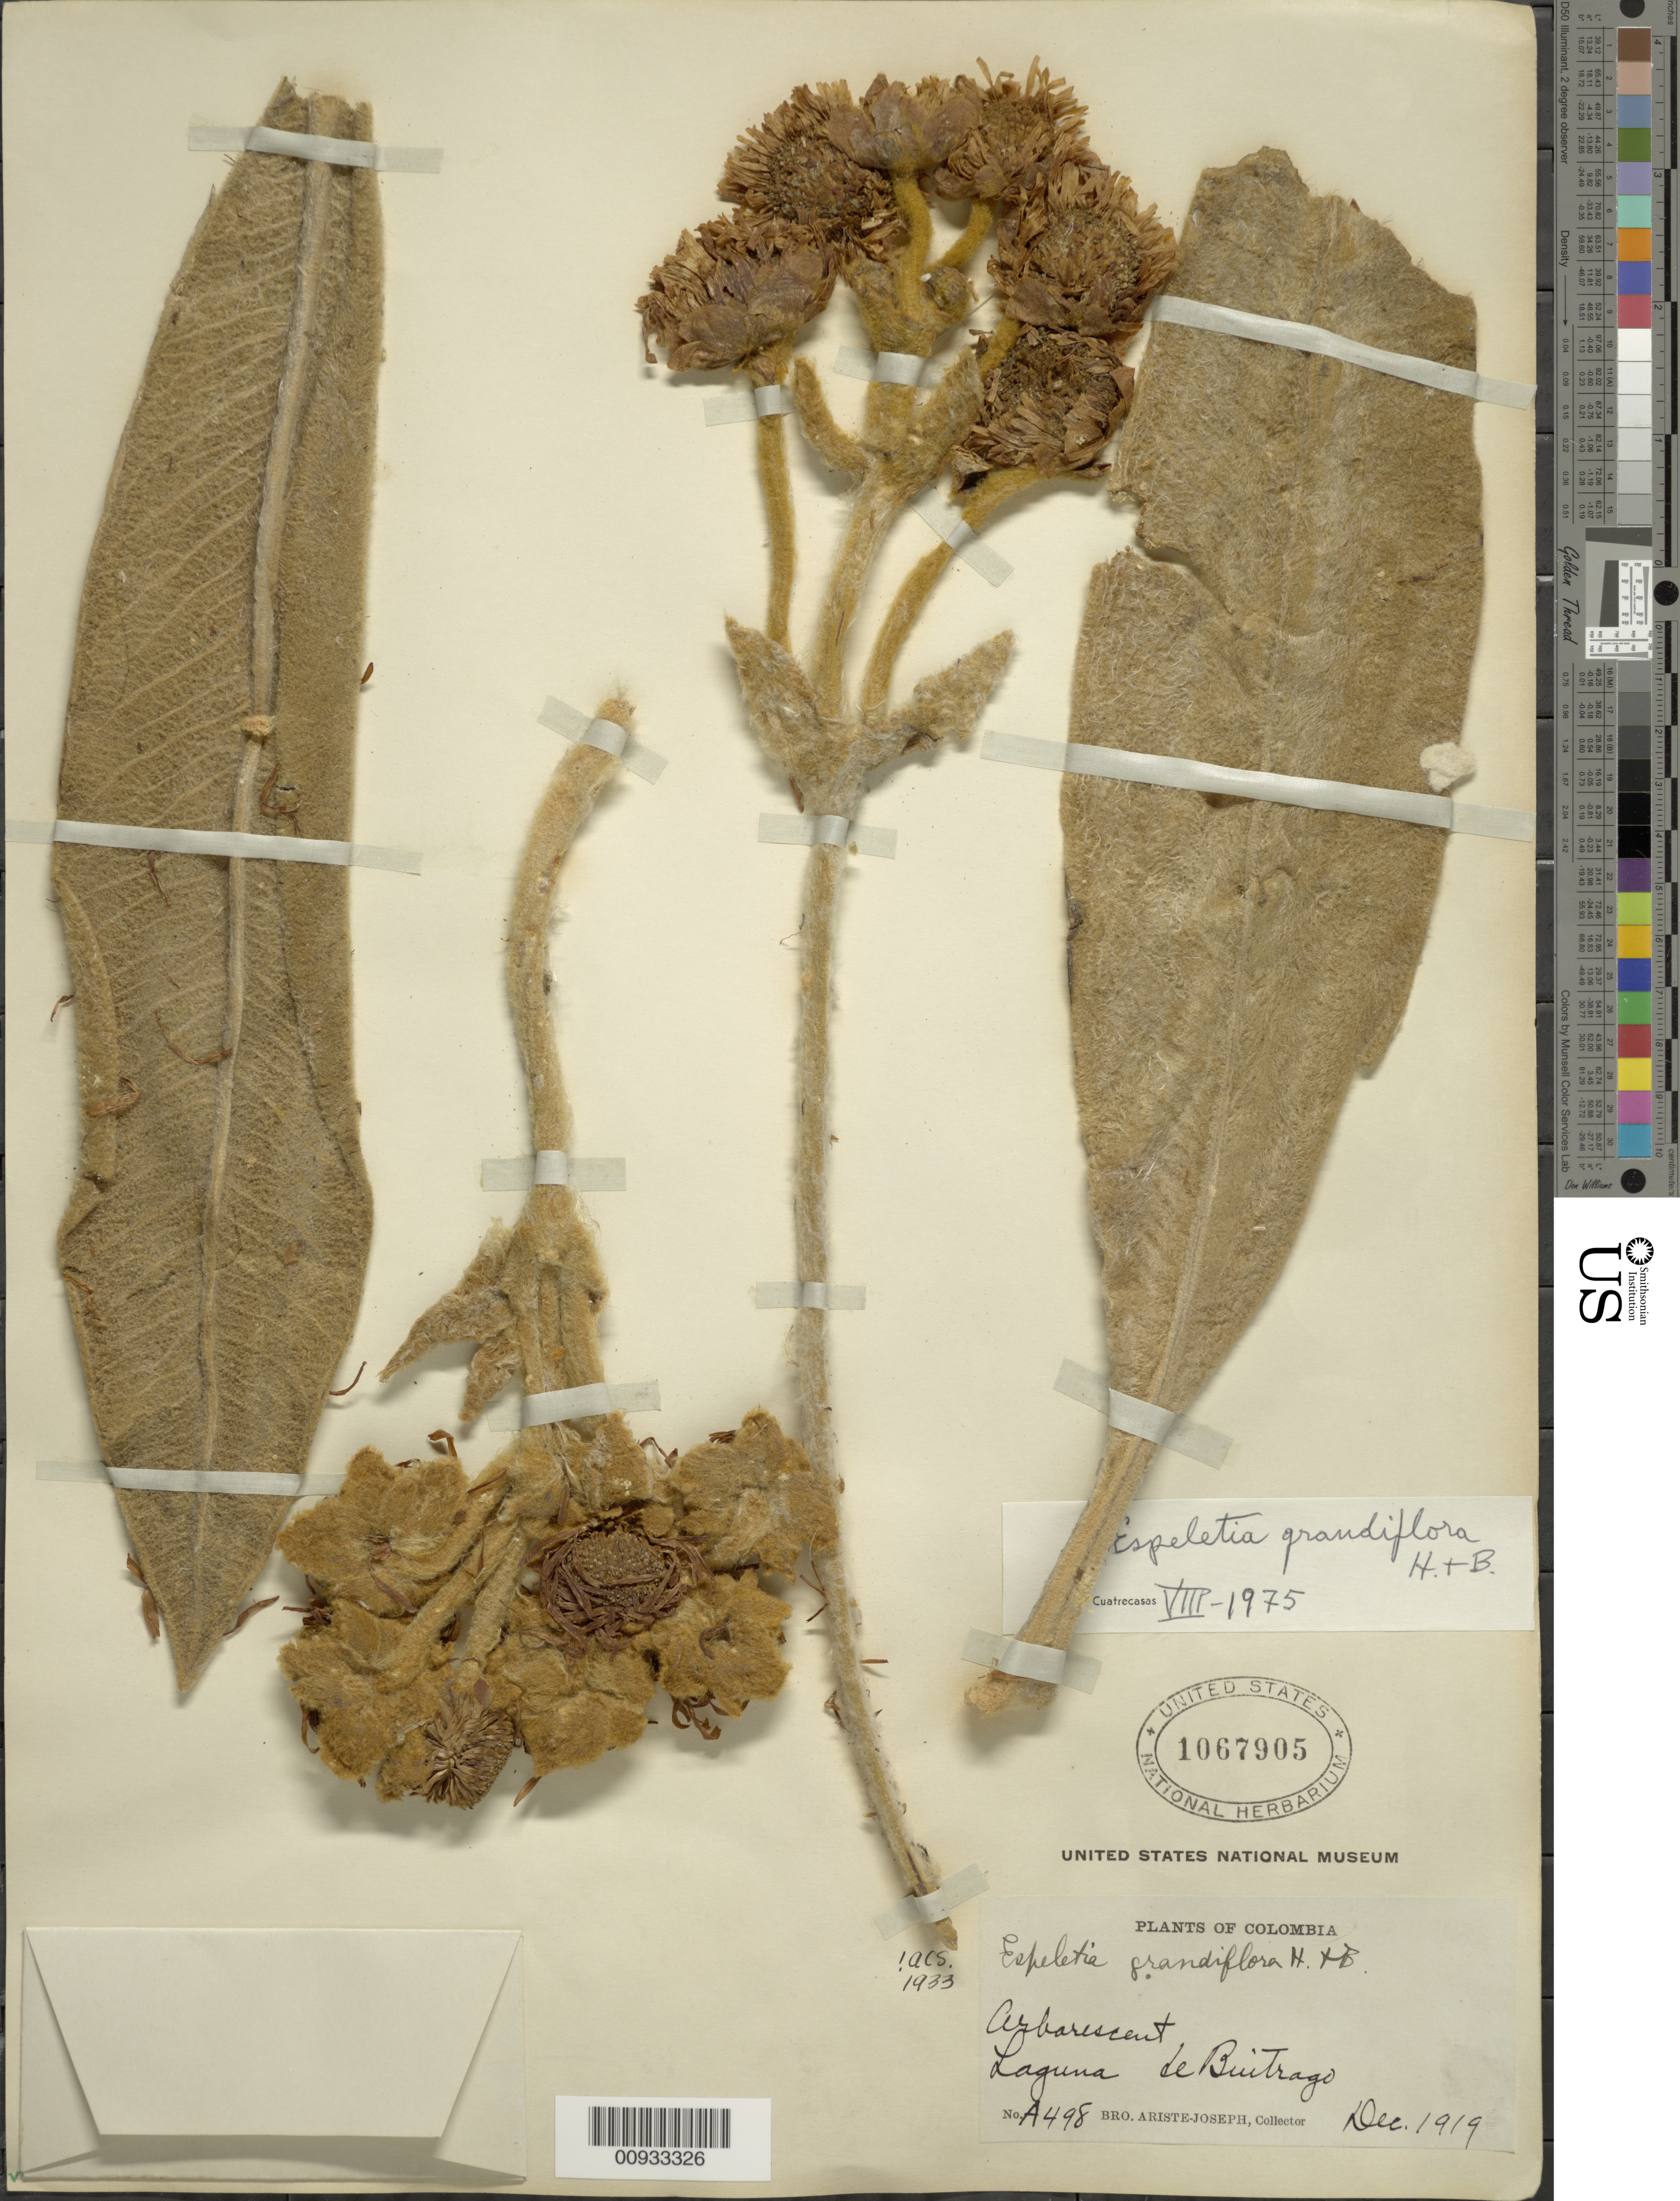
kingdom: Plantae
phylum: Tracheophyta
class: Magnoliopsida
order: Asterales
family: Asteraceae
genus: Espeletia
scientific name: Espeletia grandiflora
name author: Humb. & Bonpl.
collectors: Bro. Ariste-Joseph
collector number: A498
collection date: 1919-12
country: Colombia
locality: Arborescent, Laguna de Buitrago.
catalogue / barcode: US 1067905